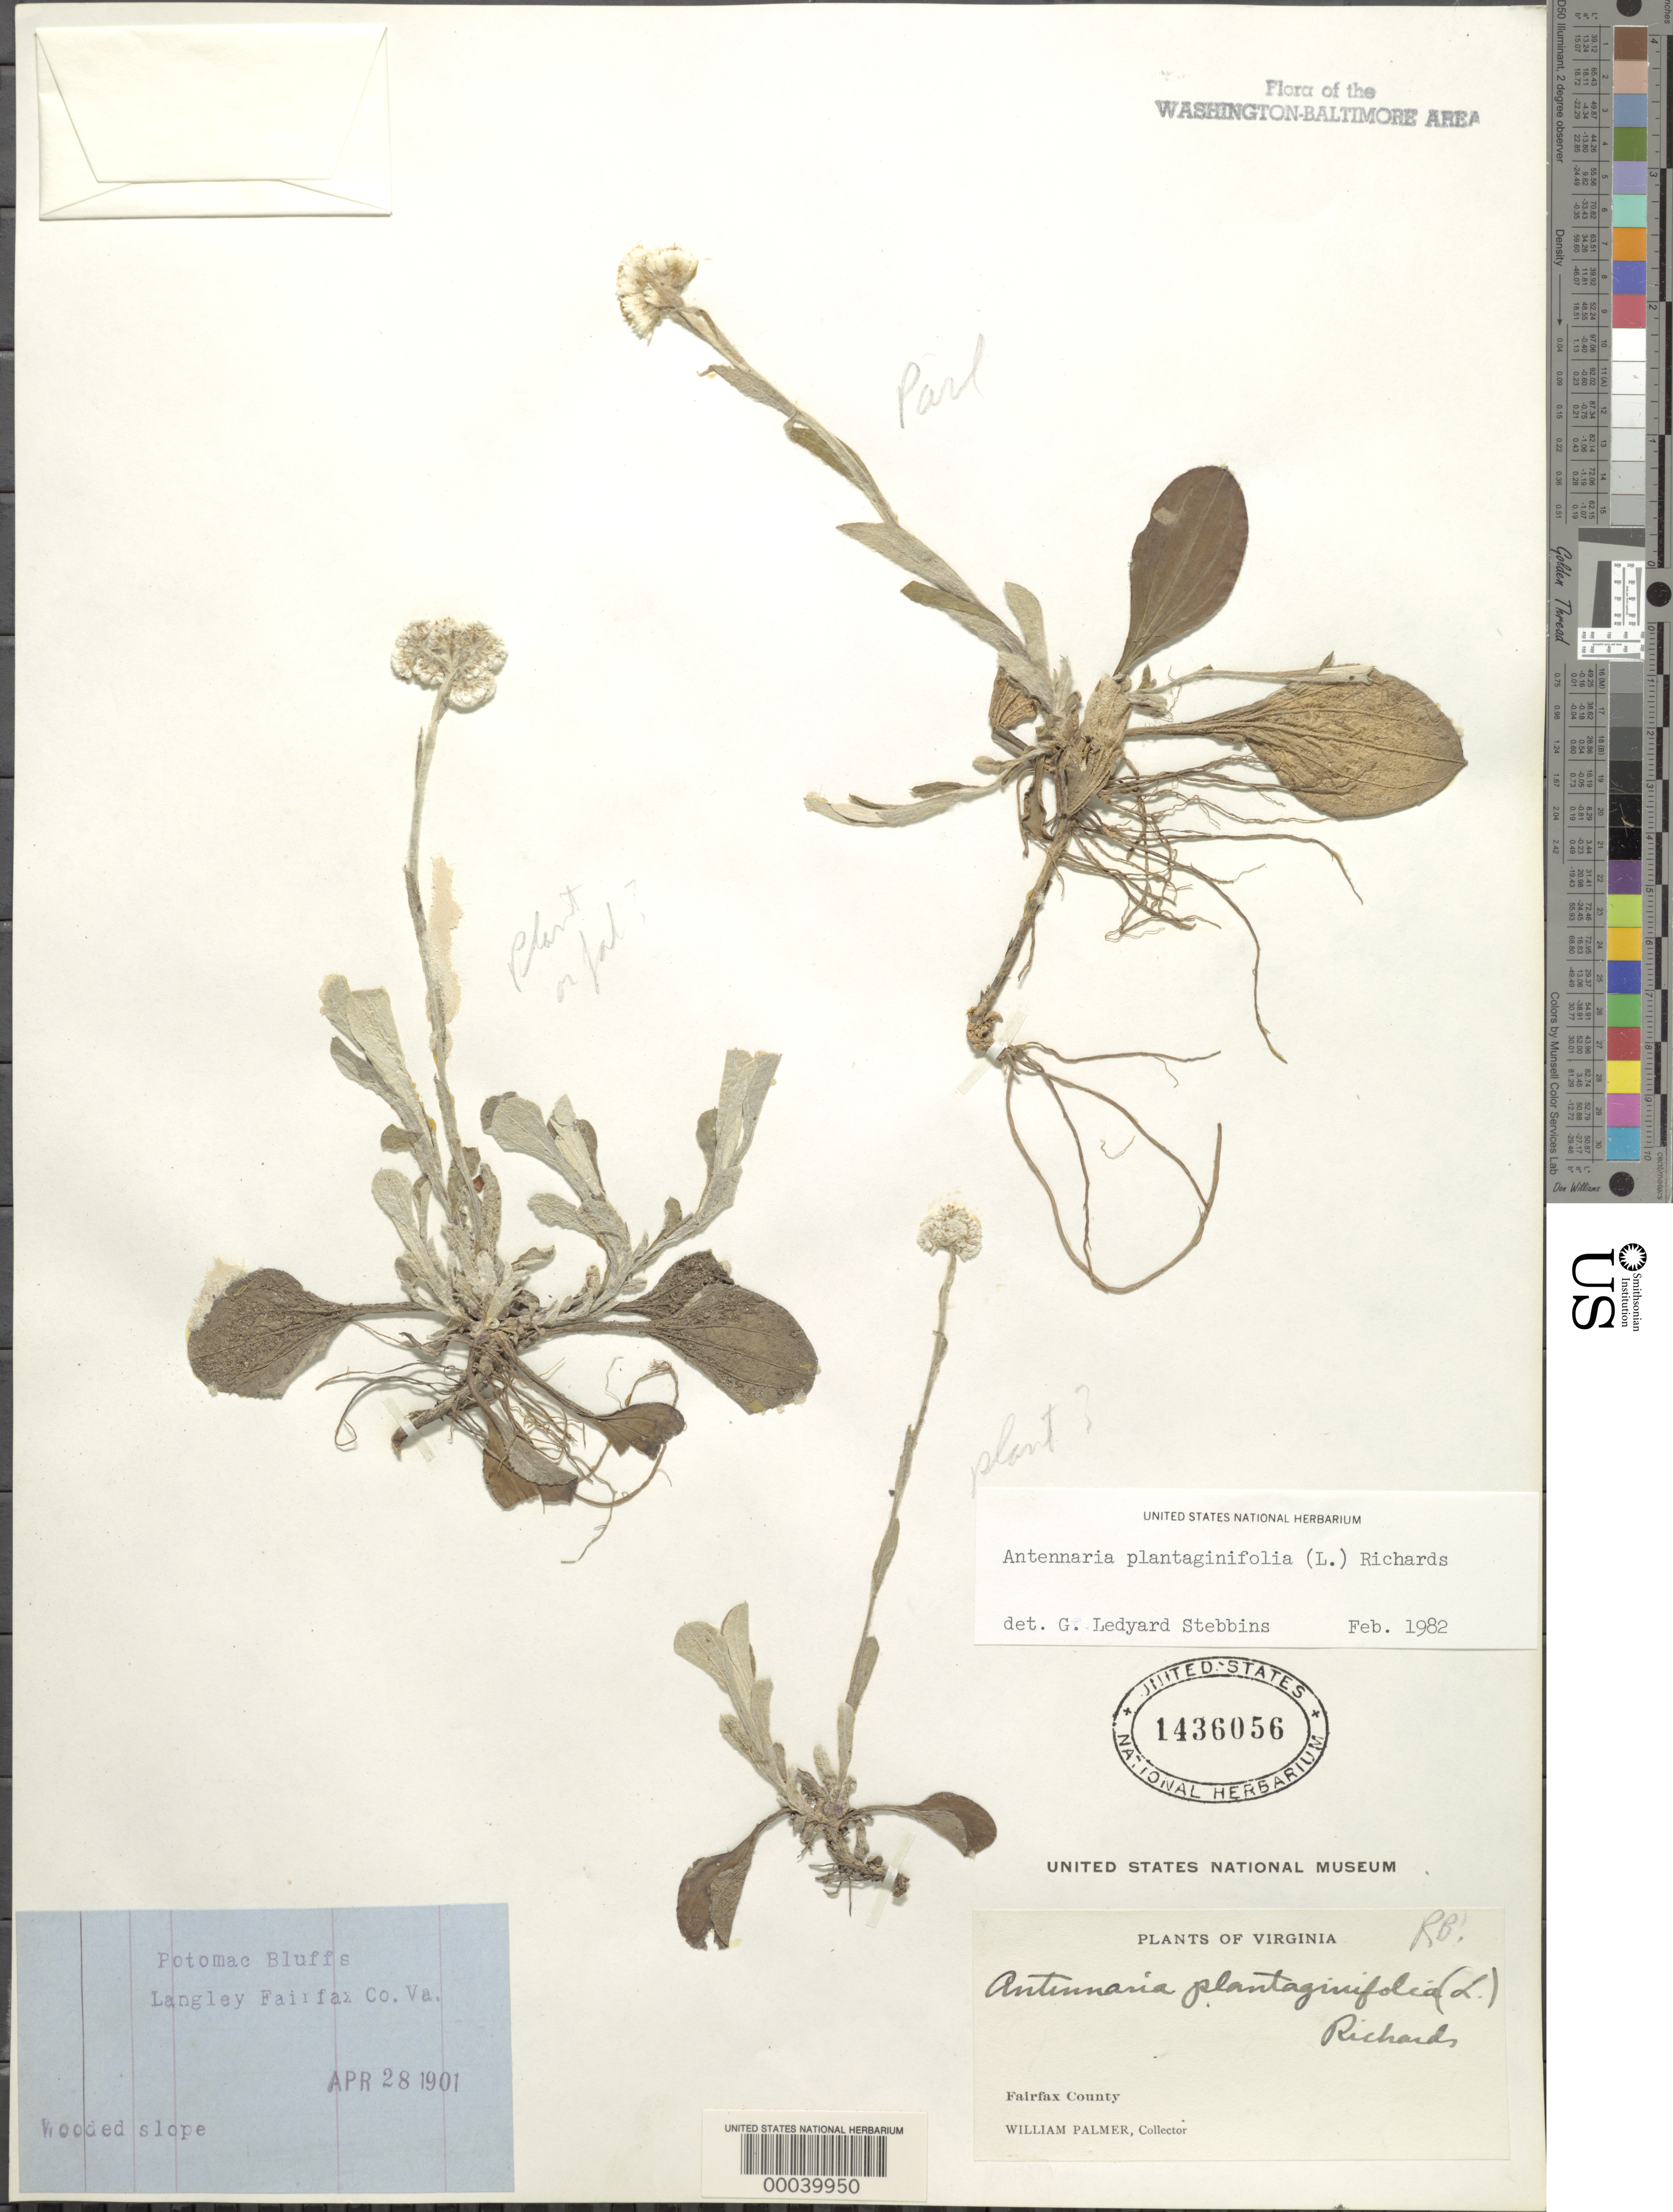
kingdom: Plantae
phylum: Tracheophyta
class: Magnoliopsida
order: Asterales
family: Asteraceae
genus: Antennaria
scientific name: Antennaria plantaginifolia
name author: (L.) Richardson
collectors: W. Palmer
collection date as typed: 28 Apr 1901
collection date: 1901-04-28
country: United States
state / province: Virginia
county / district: Fairfax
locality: Potomac Bluffs Langley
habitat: Wooded slope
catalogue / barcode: US 1436056